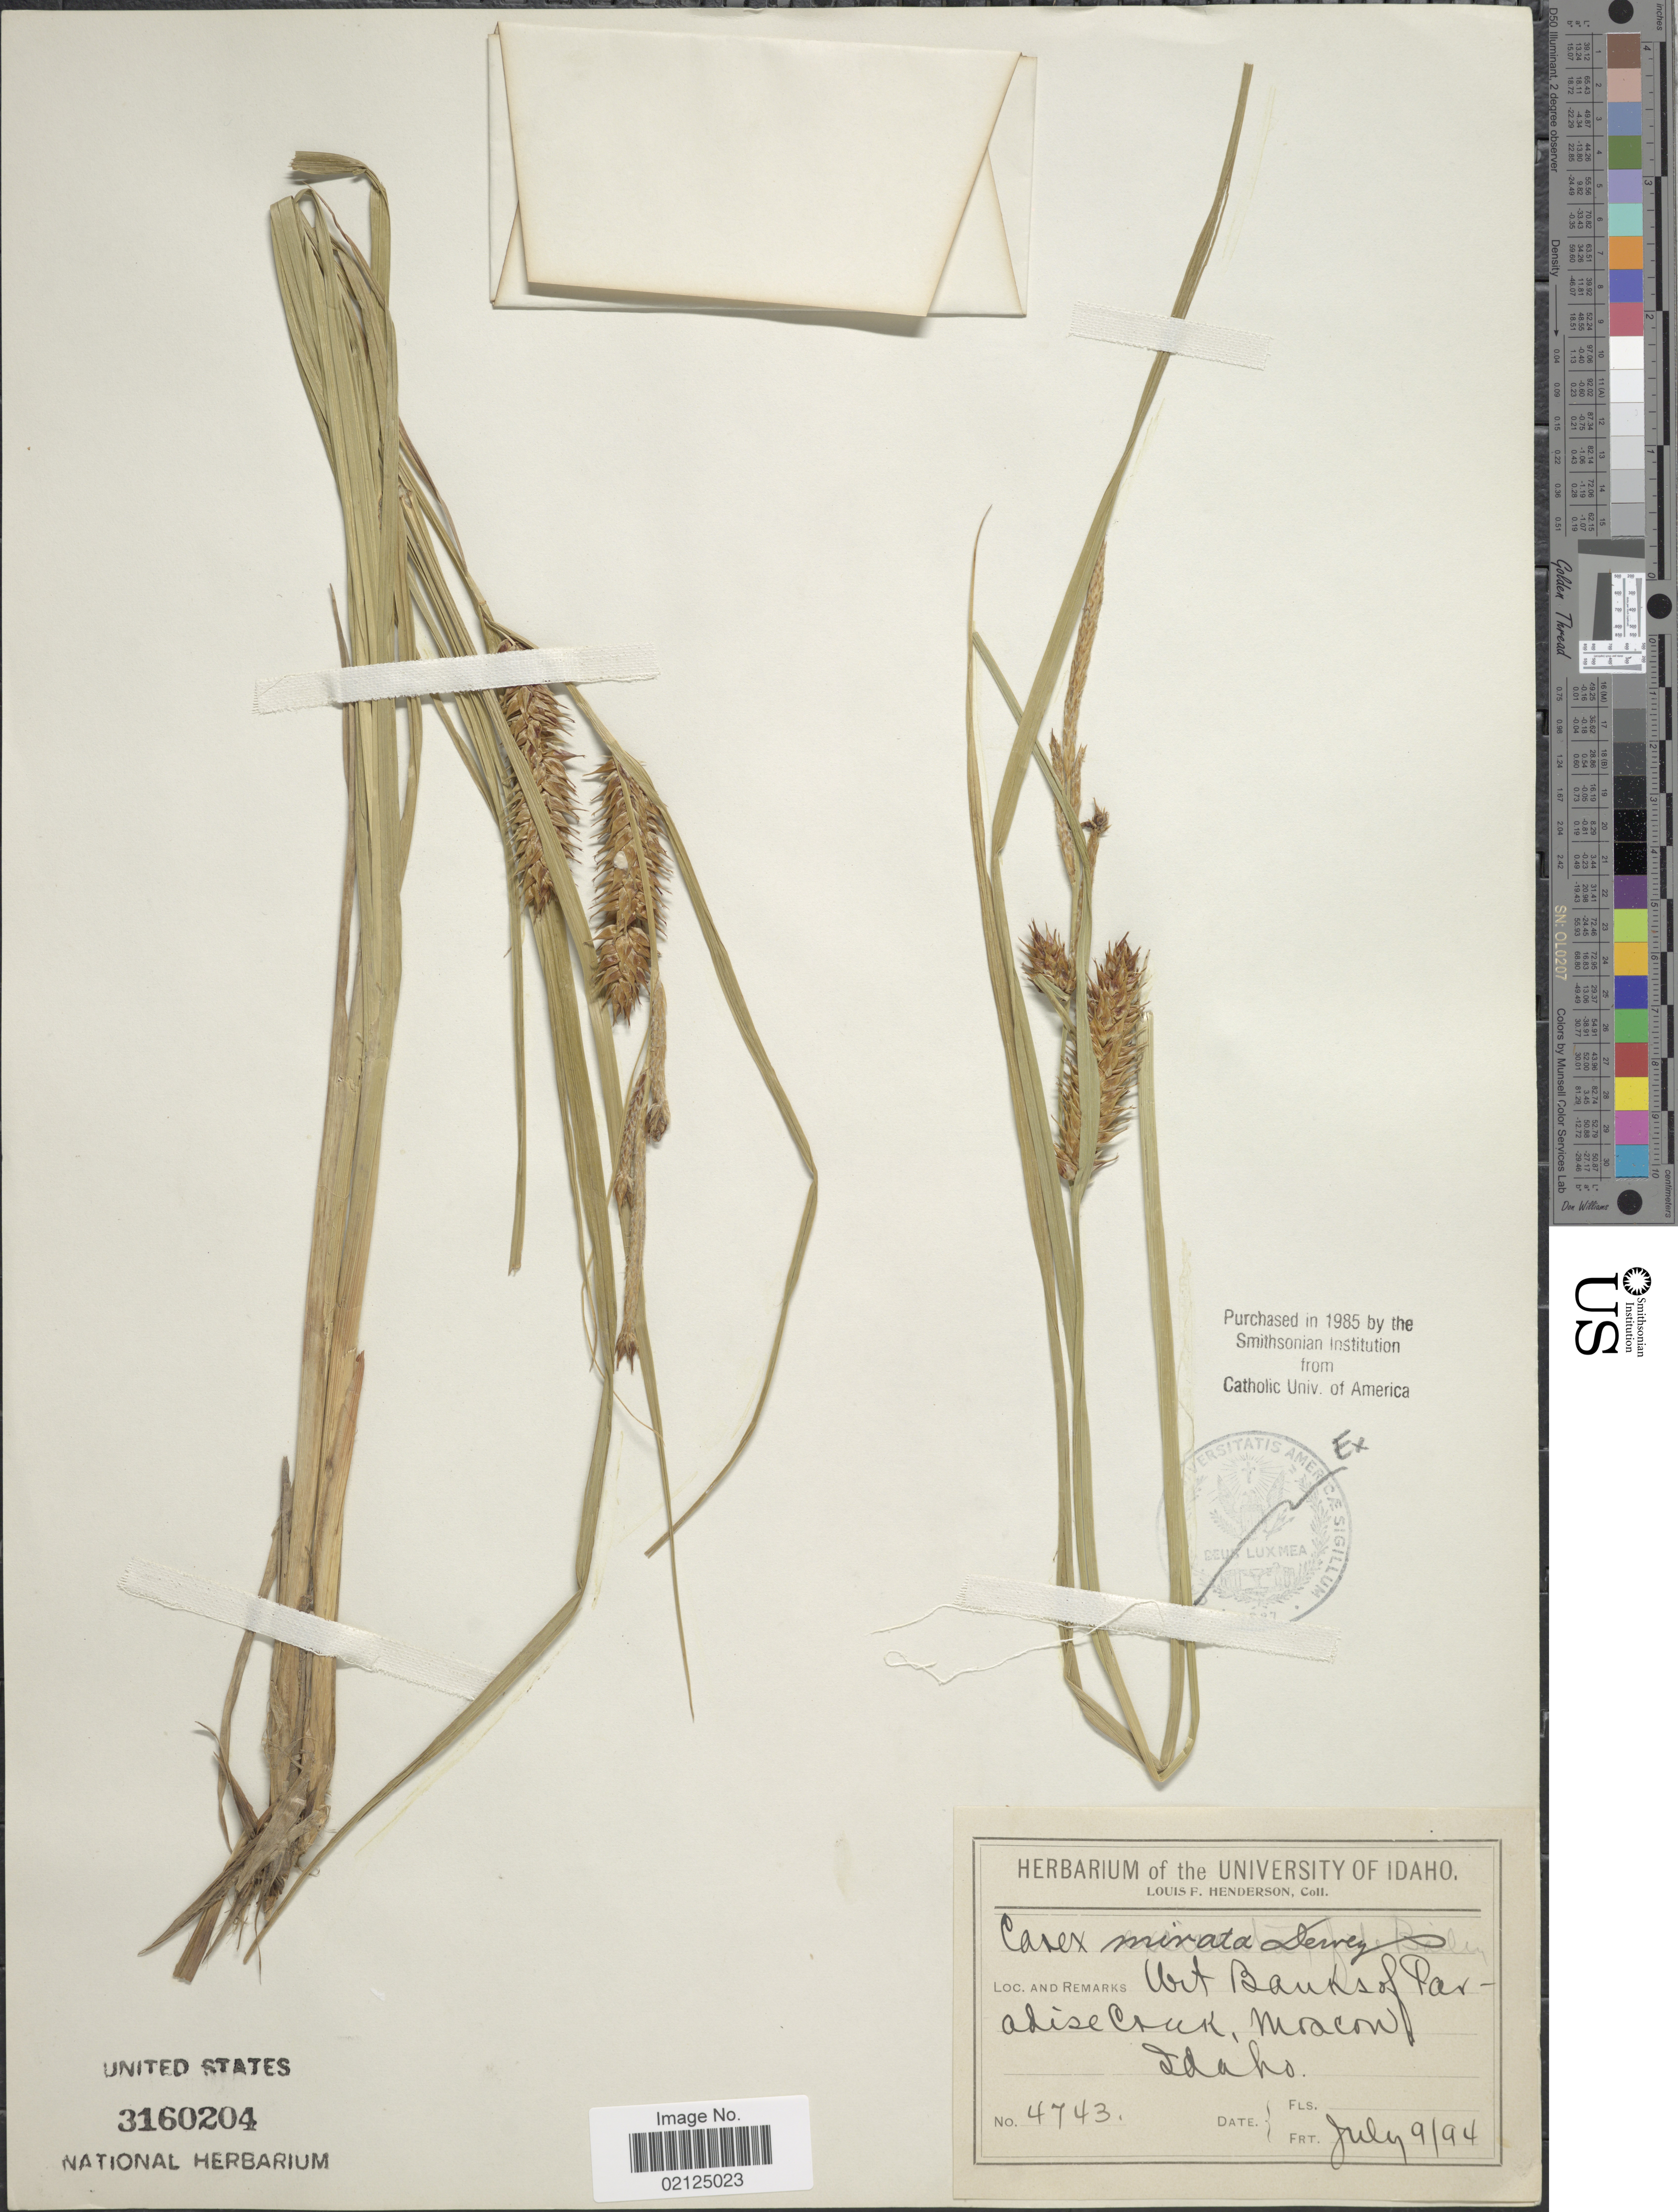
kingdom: Plantae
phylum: Tracheophyta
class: Liliopsida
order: Poales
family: Cyperaceae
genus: Carex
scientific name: Carex exsiccata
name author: L.H. Bailey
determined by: Strong, Mark T., (BOT), Smithsonian Institution - National Museum of Natural History (UNITED STATES)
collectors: L. Henderson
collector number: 4743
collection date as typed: Transcribed d/m/y: 9/7/94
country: United States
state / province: Idaho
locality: Wet banks of Paradise Creek, Macon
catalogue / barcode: US 3160204